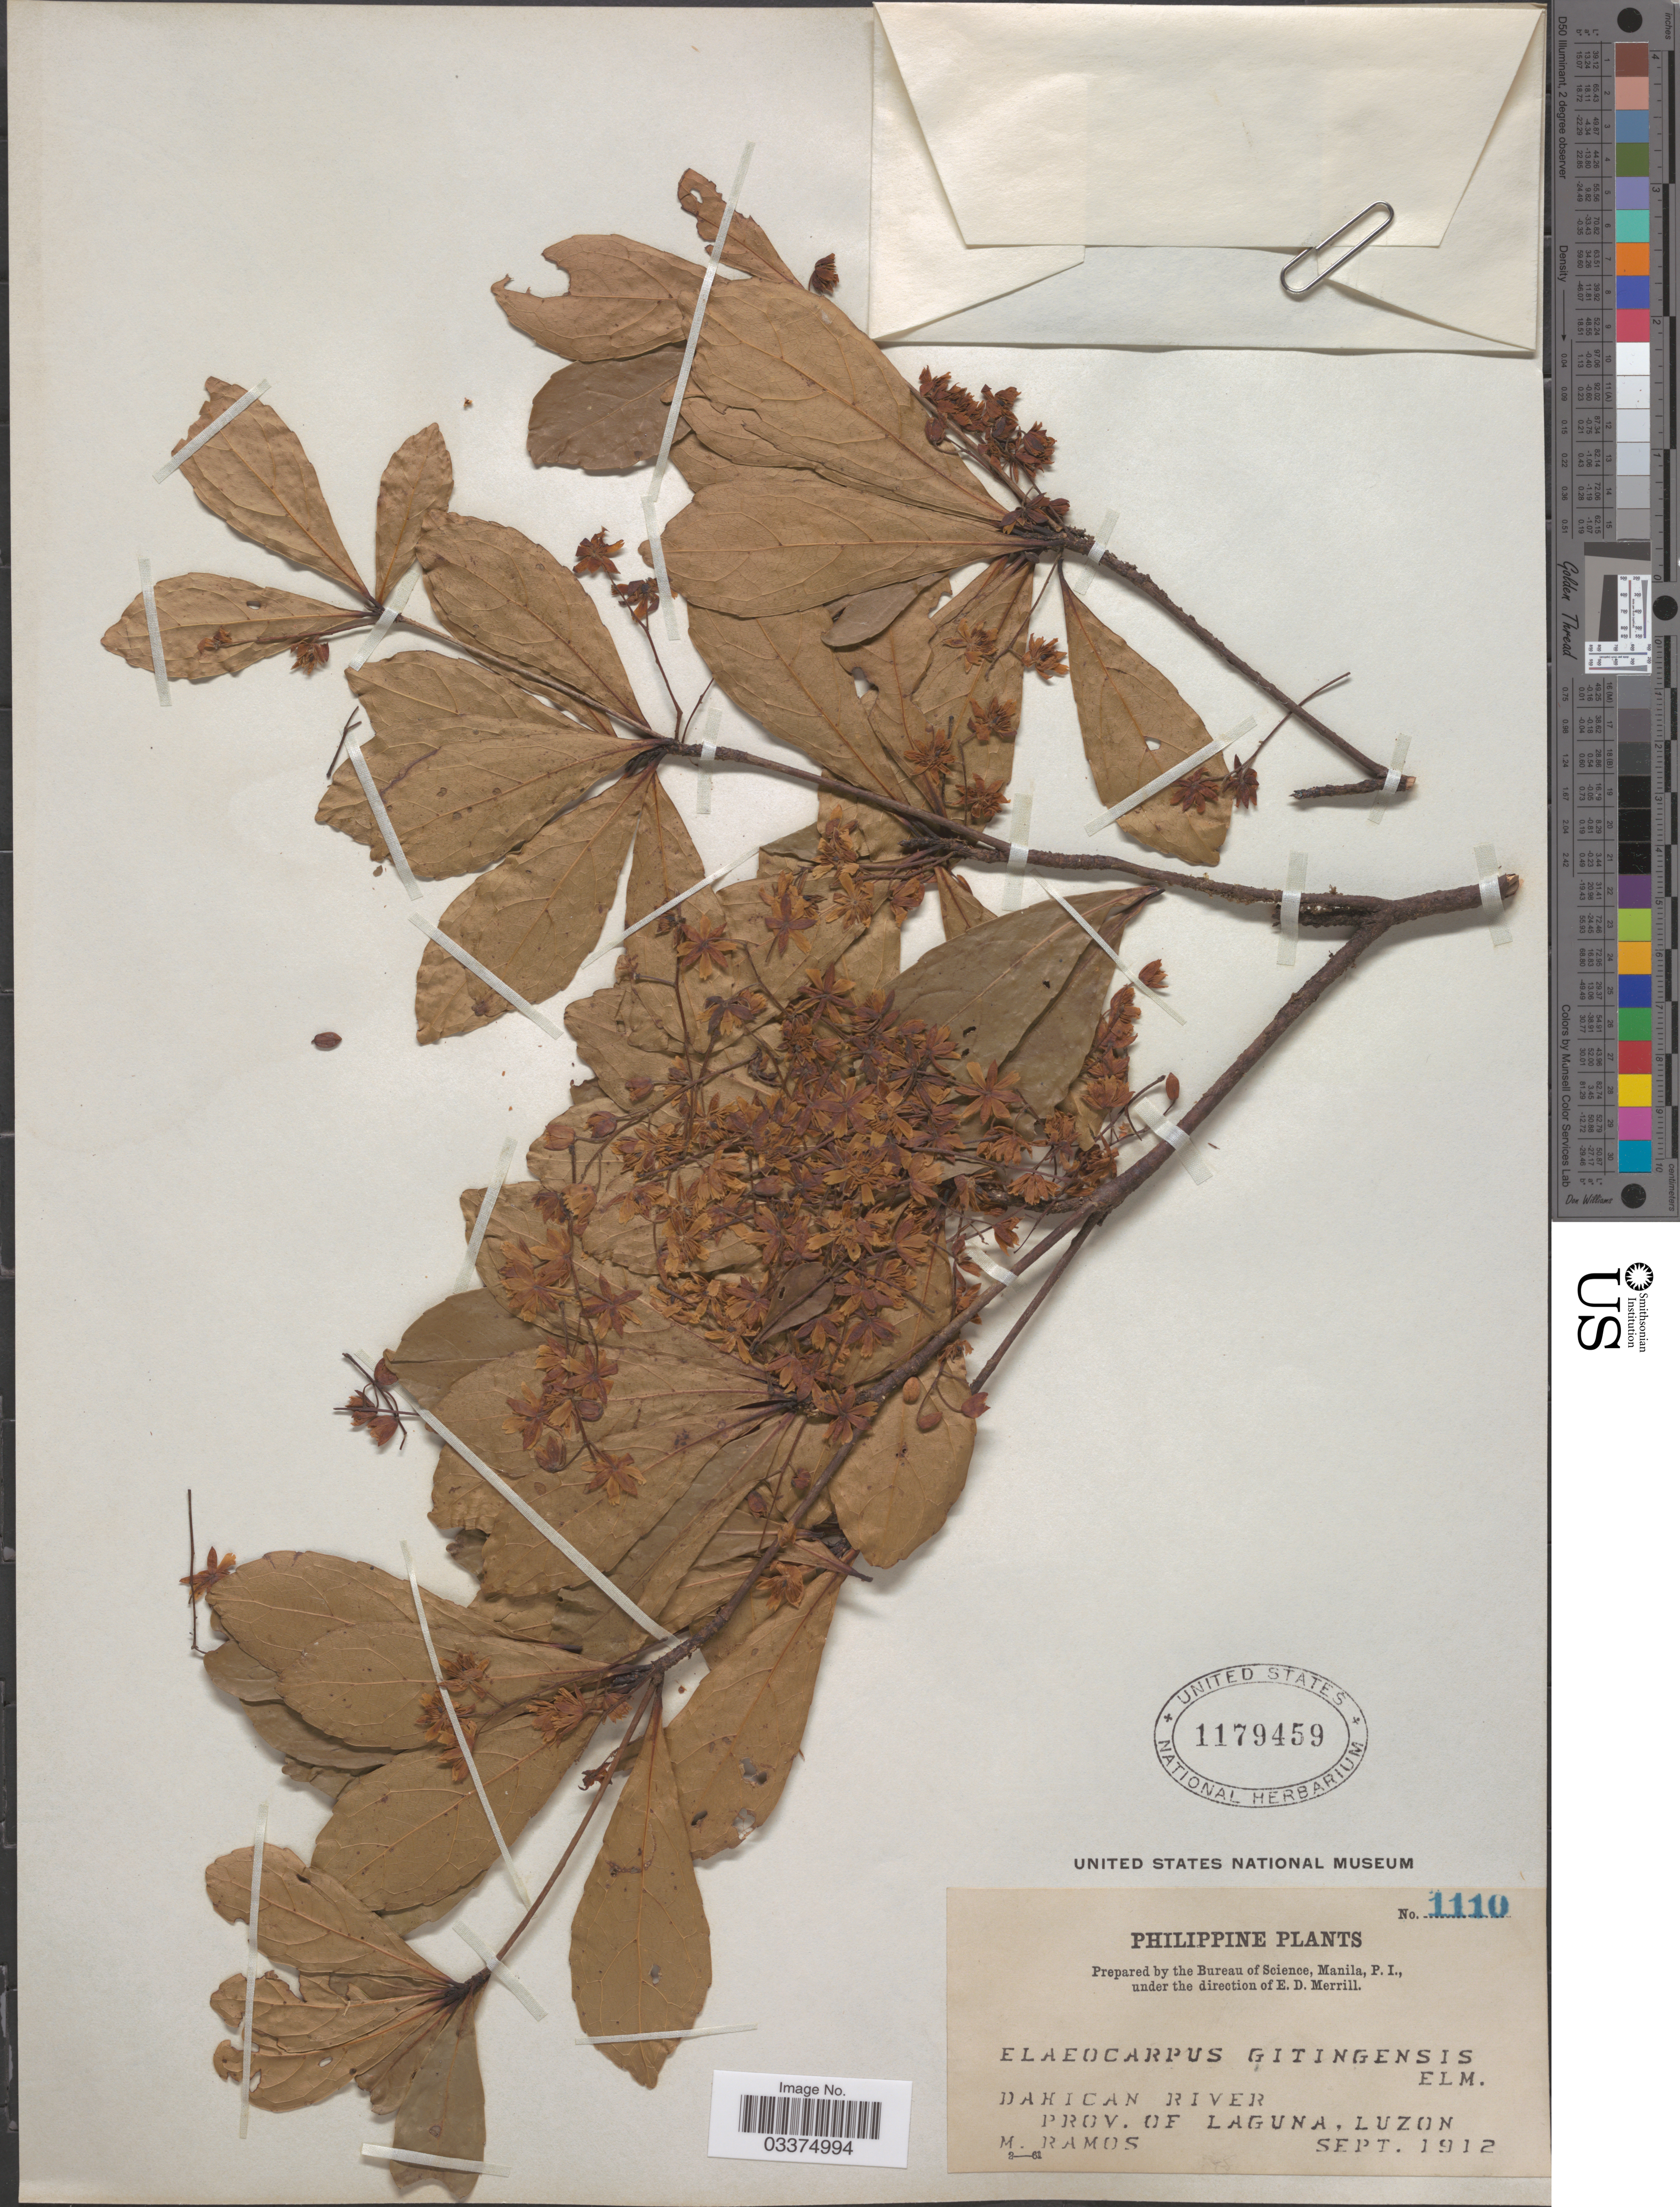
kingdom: Plantae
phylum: Tracheophyta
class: Magnoliopsida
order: Oxalidales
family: Elaeocarpaceae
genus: Elaeocarpus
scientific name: Elaeocarpus gitingensis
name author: Elmer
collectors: M. Ramos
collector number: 1110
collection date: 1912-09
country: Philippines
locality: Dahican River. Prov. of Laguna, Luzon.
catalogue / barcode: US 1179459